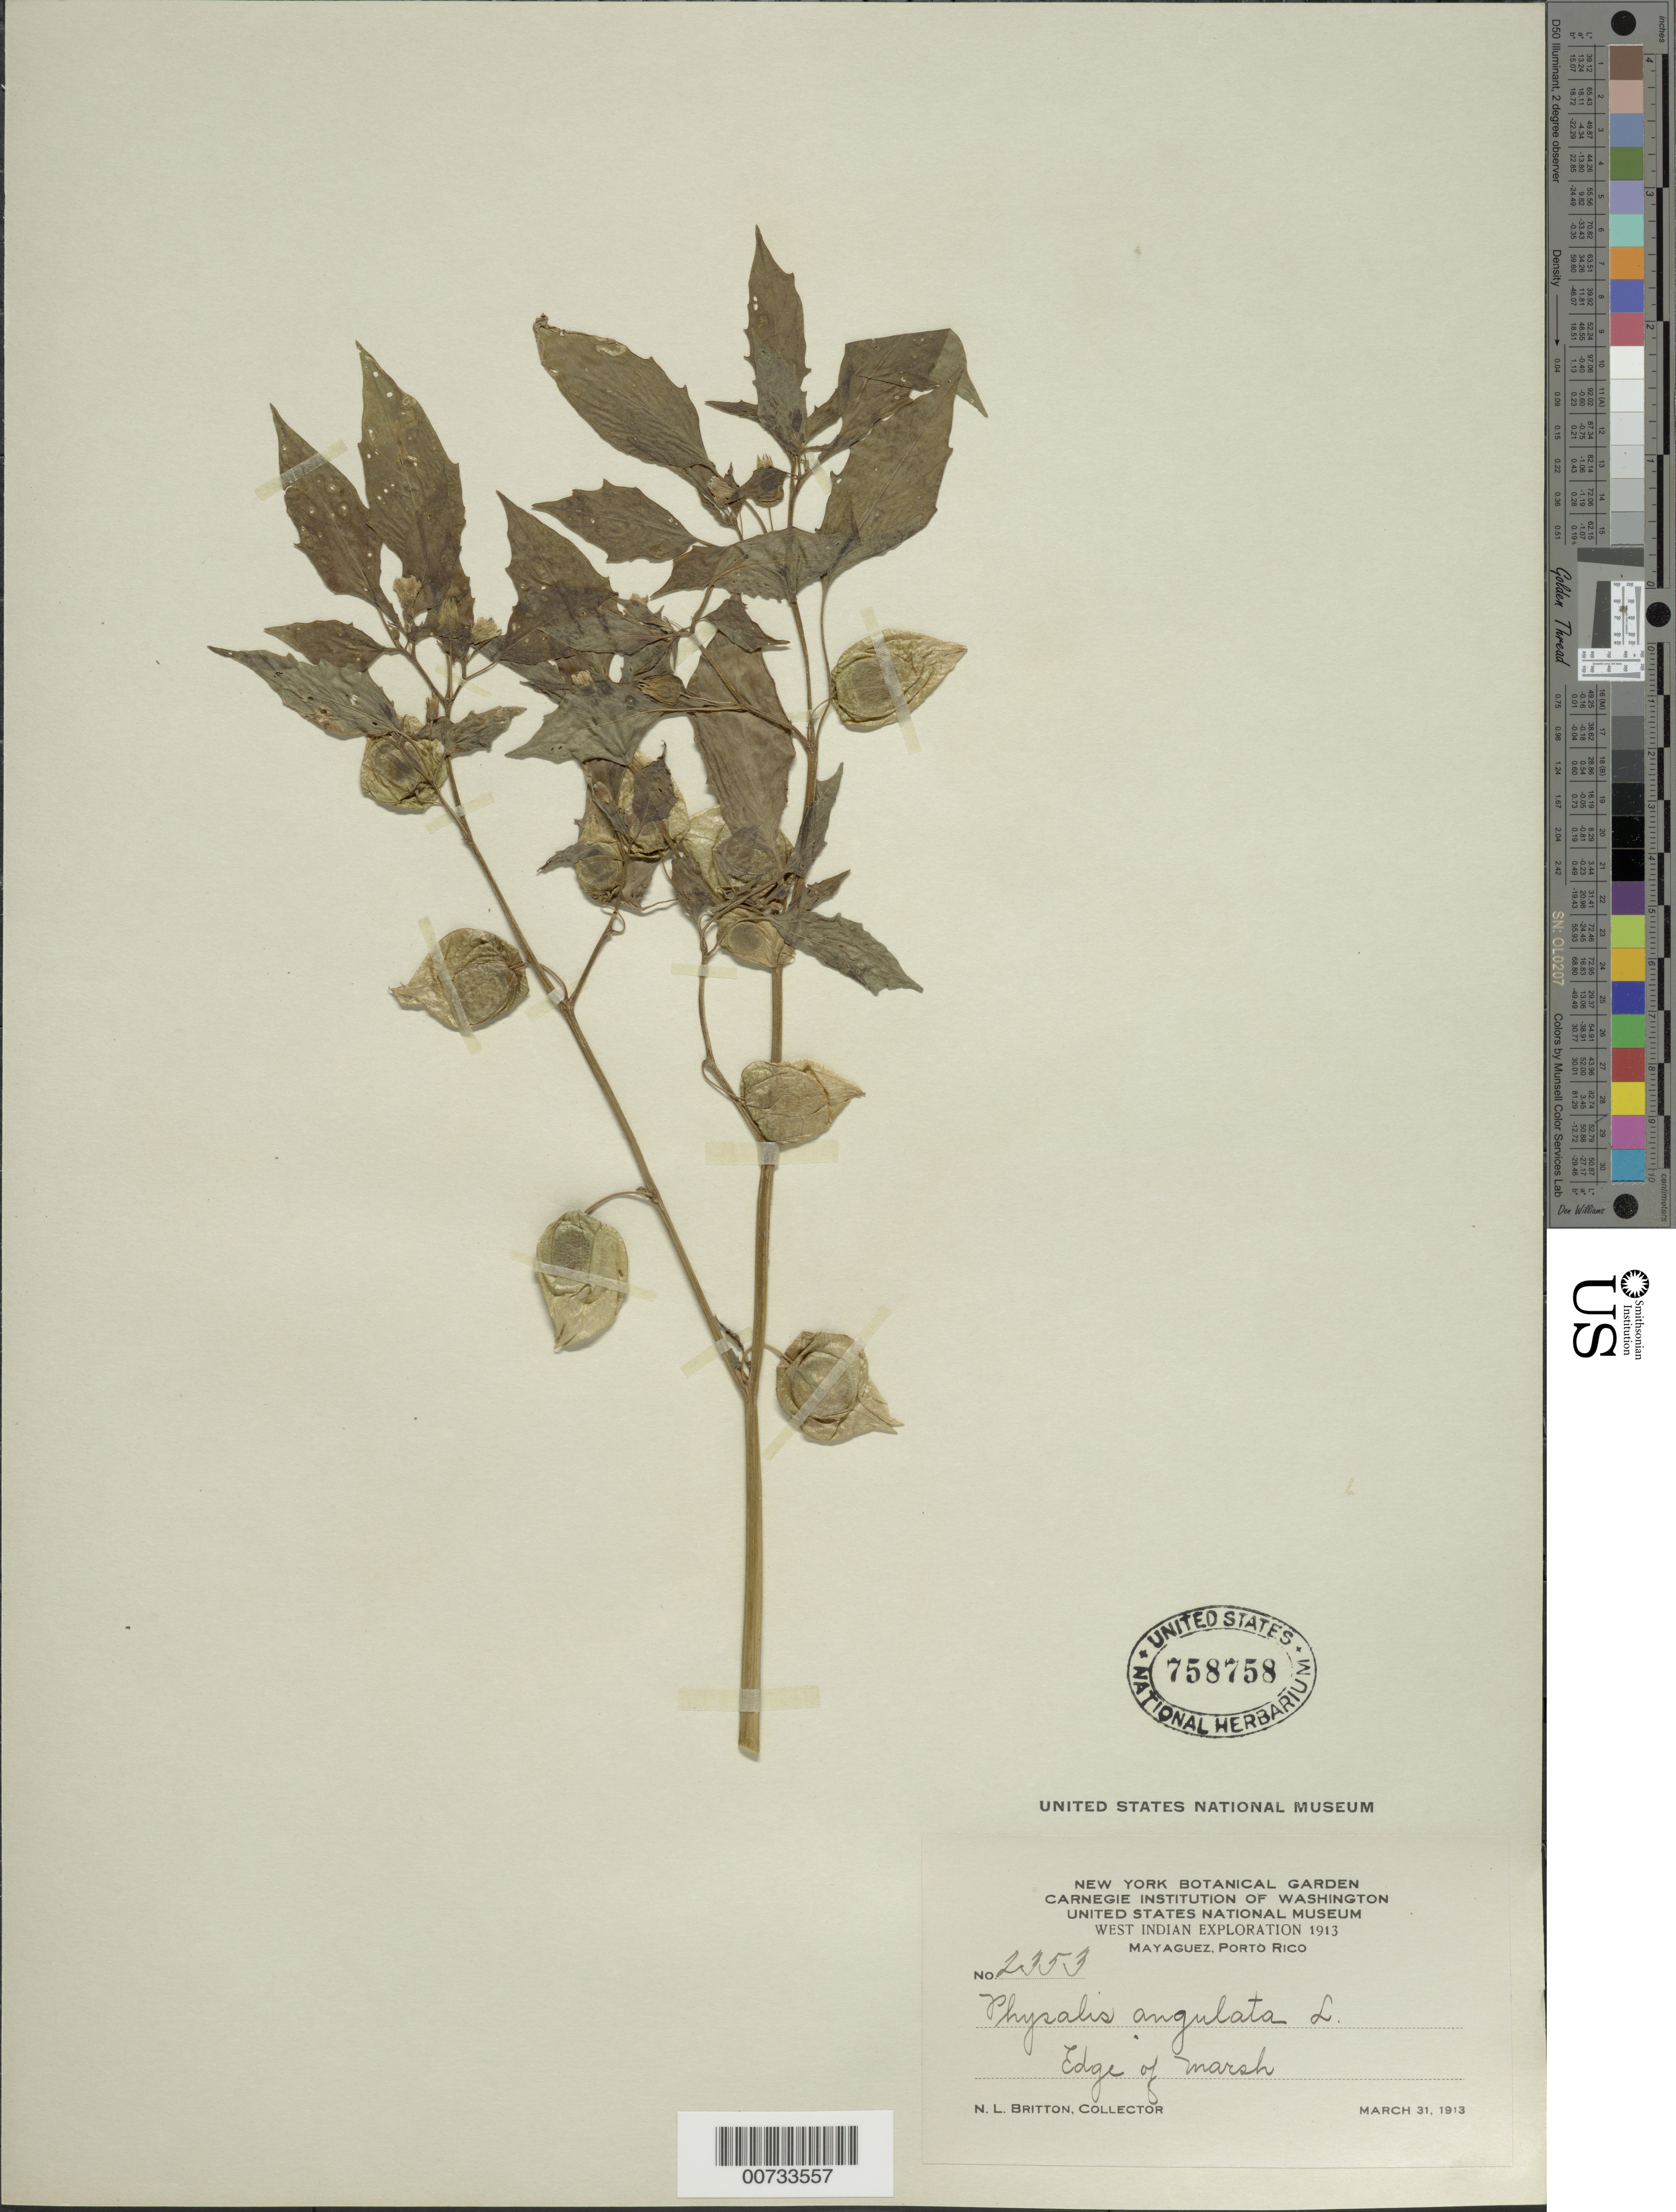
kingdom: Plantae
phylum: Tracheophyta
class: Magnoliopsida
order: Solanales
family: Solanaceae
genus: Physalis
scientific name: Physalis angulata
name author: L.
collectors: N. Britton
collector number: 2353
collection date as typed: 31 Mar 1913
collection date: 1913-03-31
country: Puerto Rico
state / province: Mayagüez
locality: Mayaguez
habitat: Edge of marsh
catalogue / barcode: US 758758